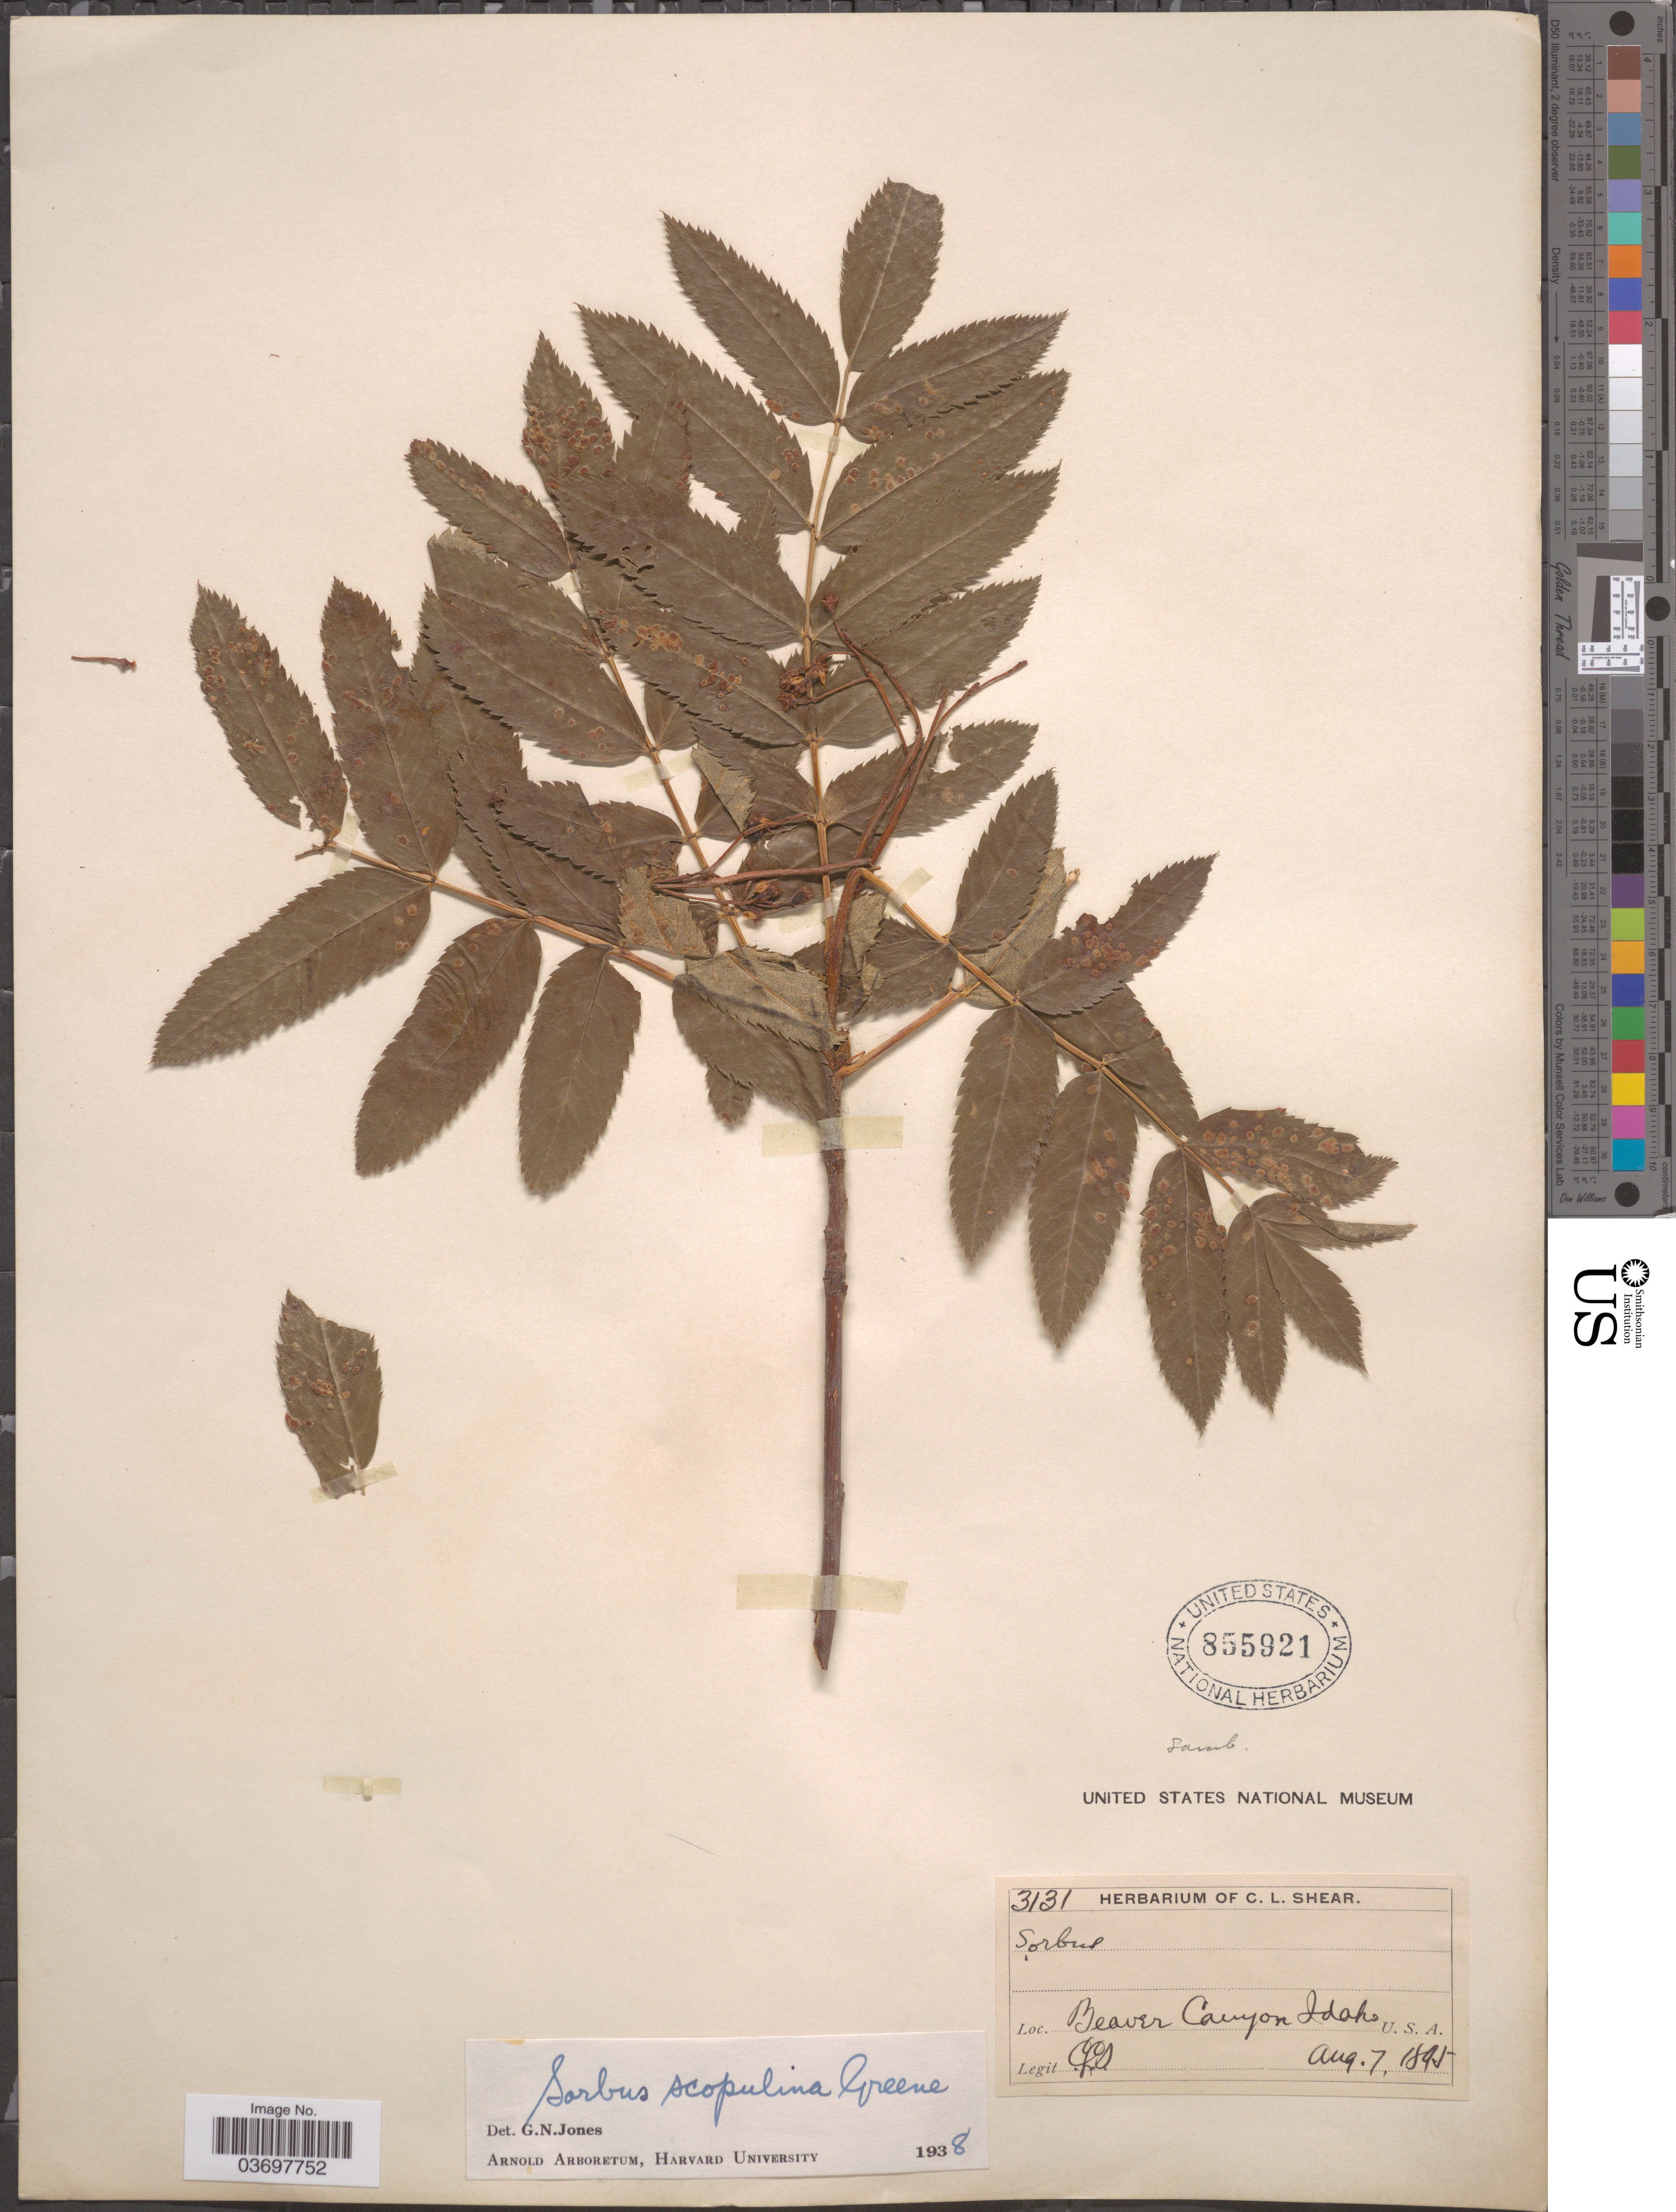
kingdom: Plantae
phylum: Tracheophyta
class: Magnoliopsida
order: Rosales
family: Rosaceae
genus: Sorbus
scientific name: Sorbus scopulina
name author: Greene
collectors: C. L. Shear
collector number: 3131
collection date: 1895-08-07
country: United States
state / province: Idaho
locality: Beaver Canyon.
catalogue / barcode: US 855921